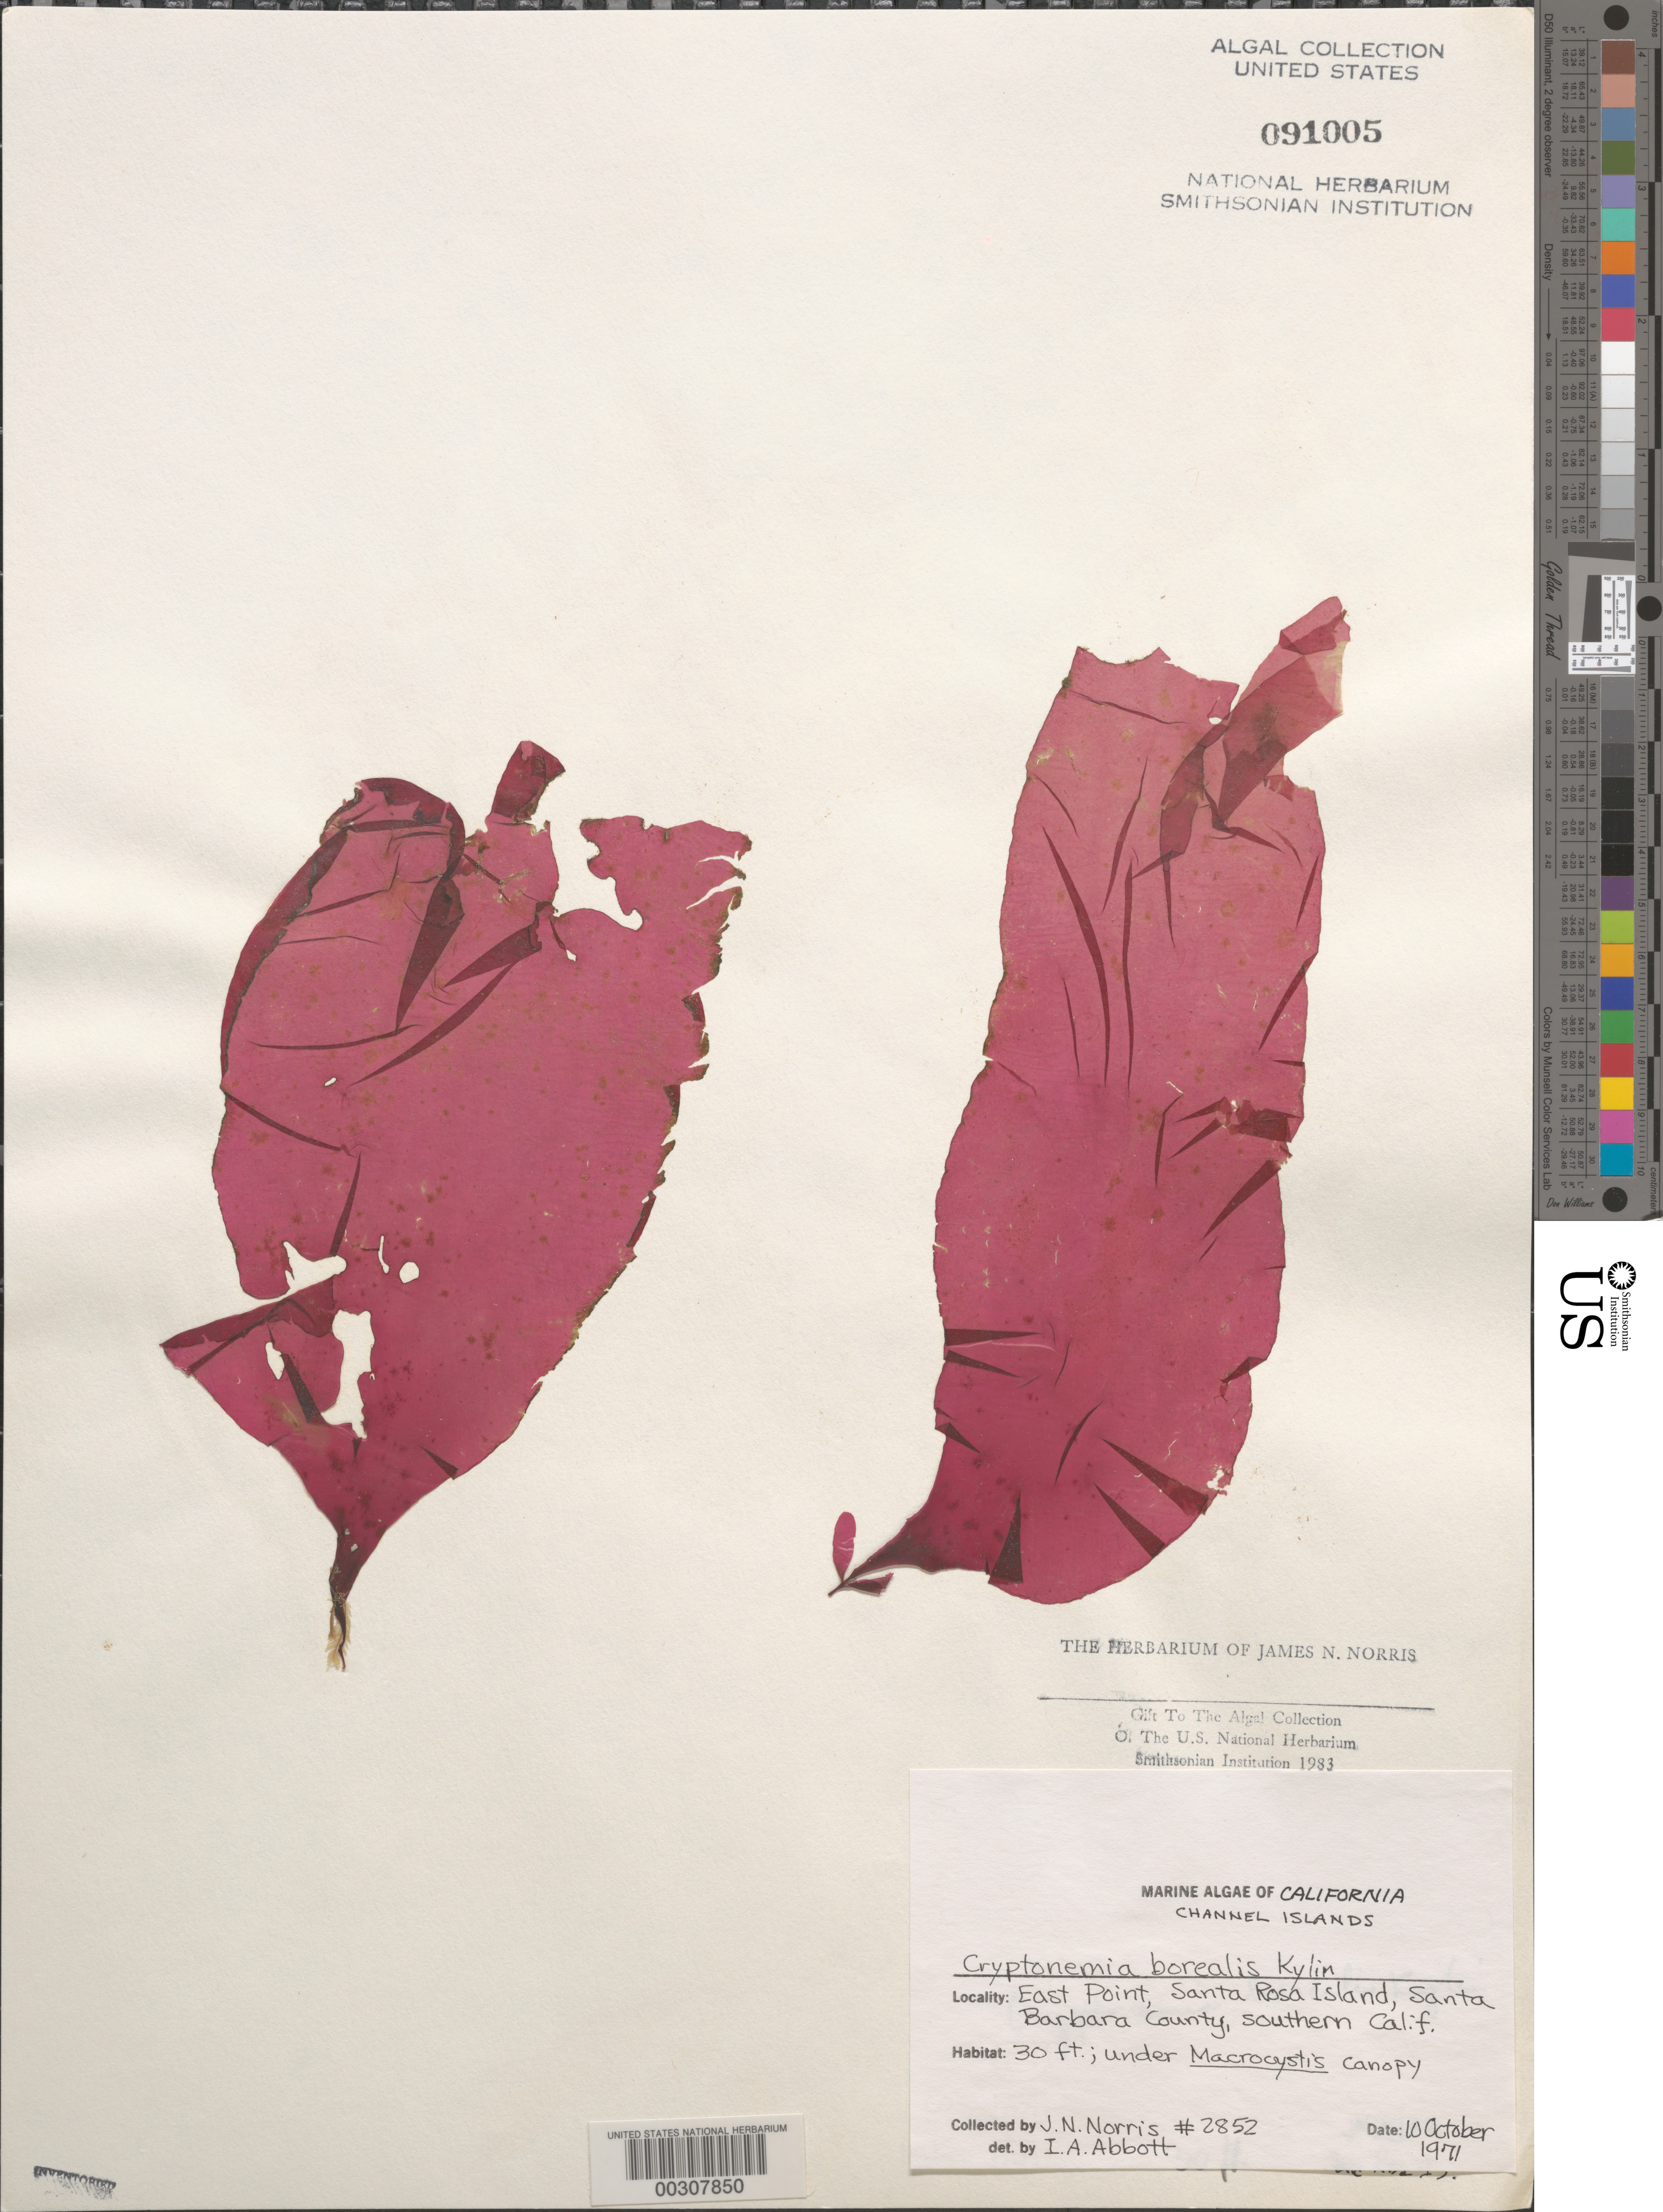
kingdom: Plantae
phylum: Rhodophyta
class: Florideophyceae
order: Halymeniales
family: Halymeniaceae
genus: Cryptonemia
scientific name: Cryptonemia borealis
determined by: Abbott, Isabella A.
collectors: M. Chamberlain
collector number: Jn-2852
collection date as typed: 10 Oct 1971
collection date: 1971-10-10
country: United States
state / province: California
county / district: Santa Barbara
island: Santa Rosa Island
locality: East Point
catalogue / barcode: US 91005